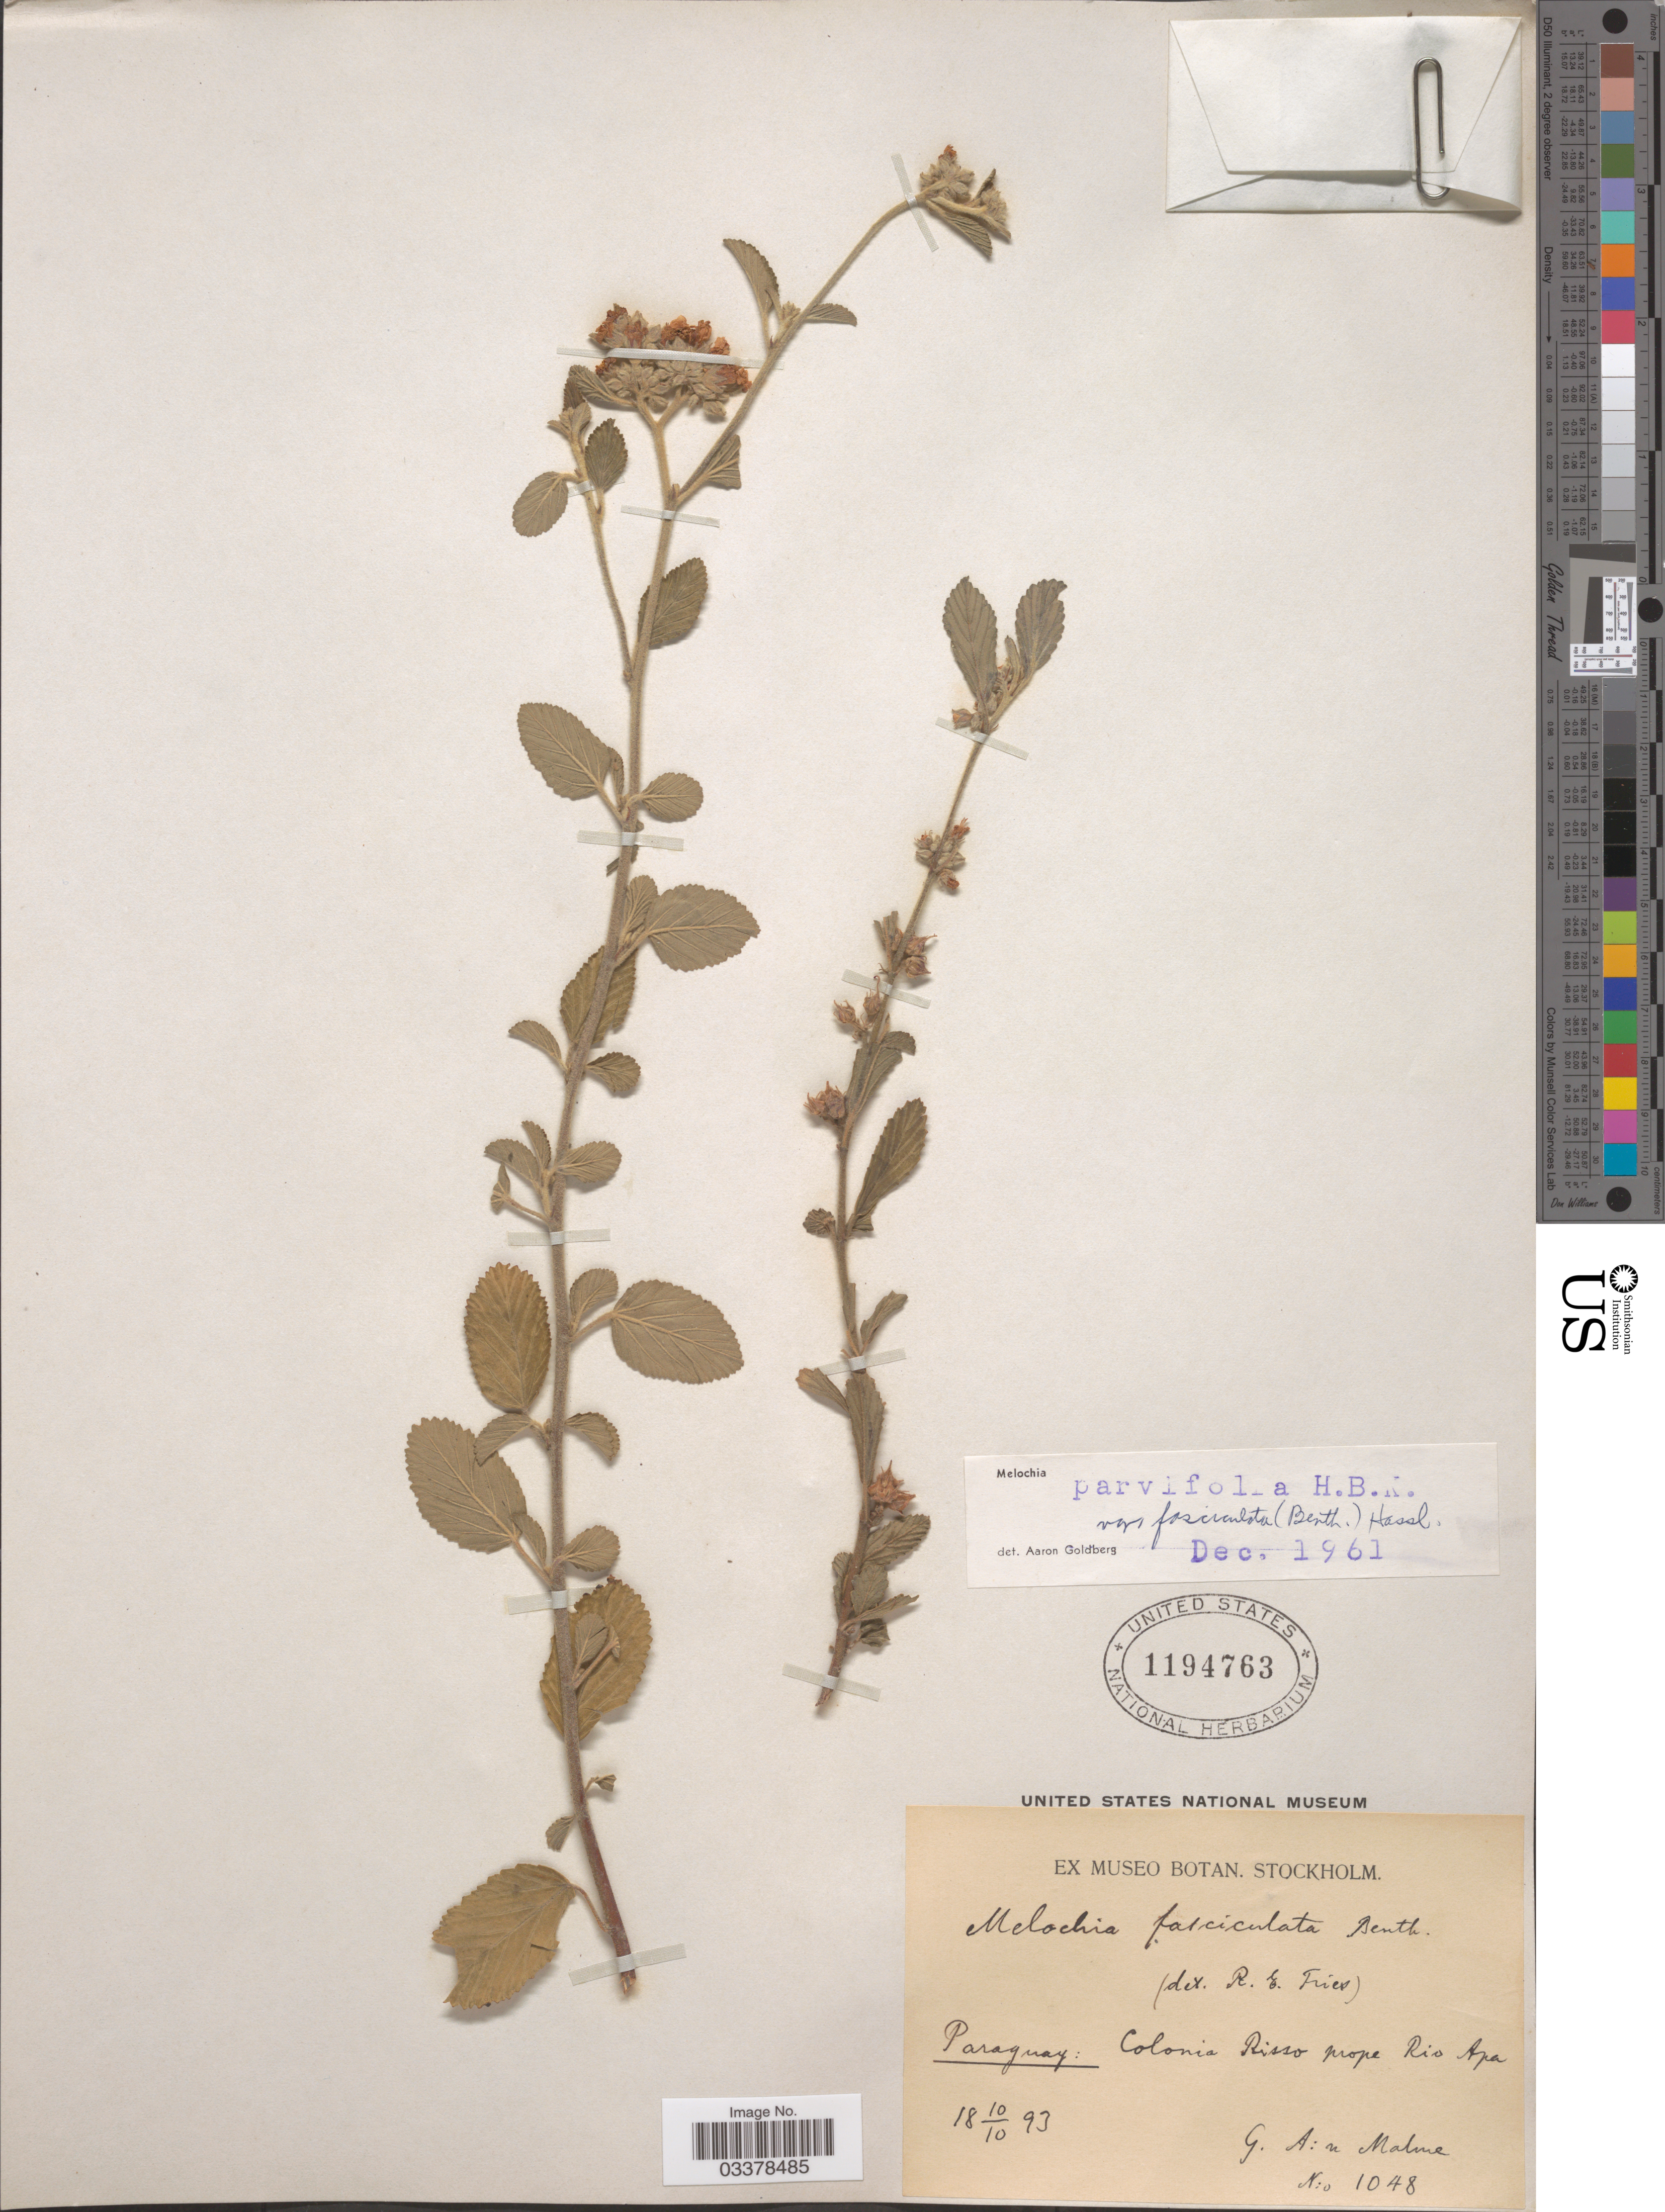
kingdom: Plantae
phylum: Tracheophyta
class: Magnoliopsida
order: Malvales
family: Malvaceae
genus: Melochia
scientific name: Melochia parvifolia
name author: Kunth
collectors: G. O. A. Malme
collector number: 1048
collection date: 1893-10-10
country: Paraguay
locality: Colonia Risso prope Rio Apa.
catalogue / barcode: US 1194763